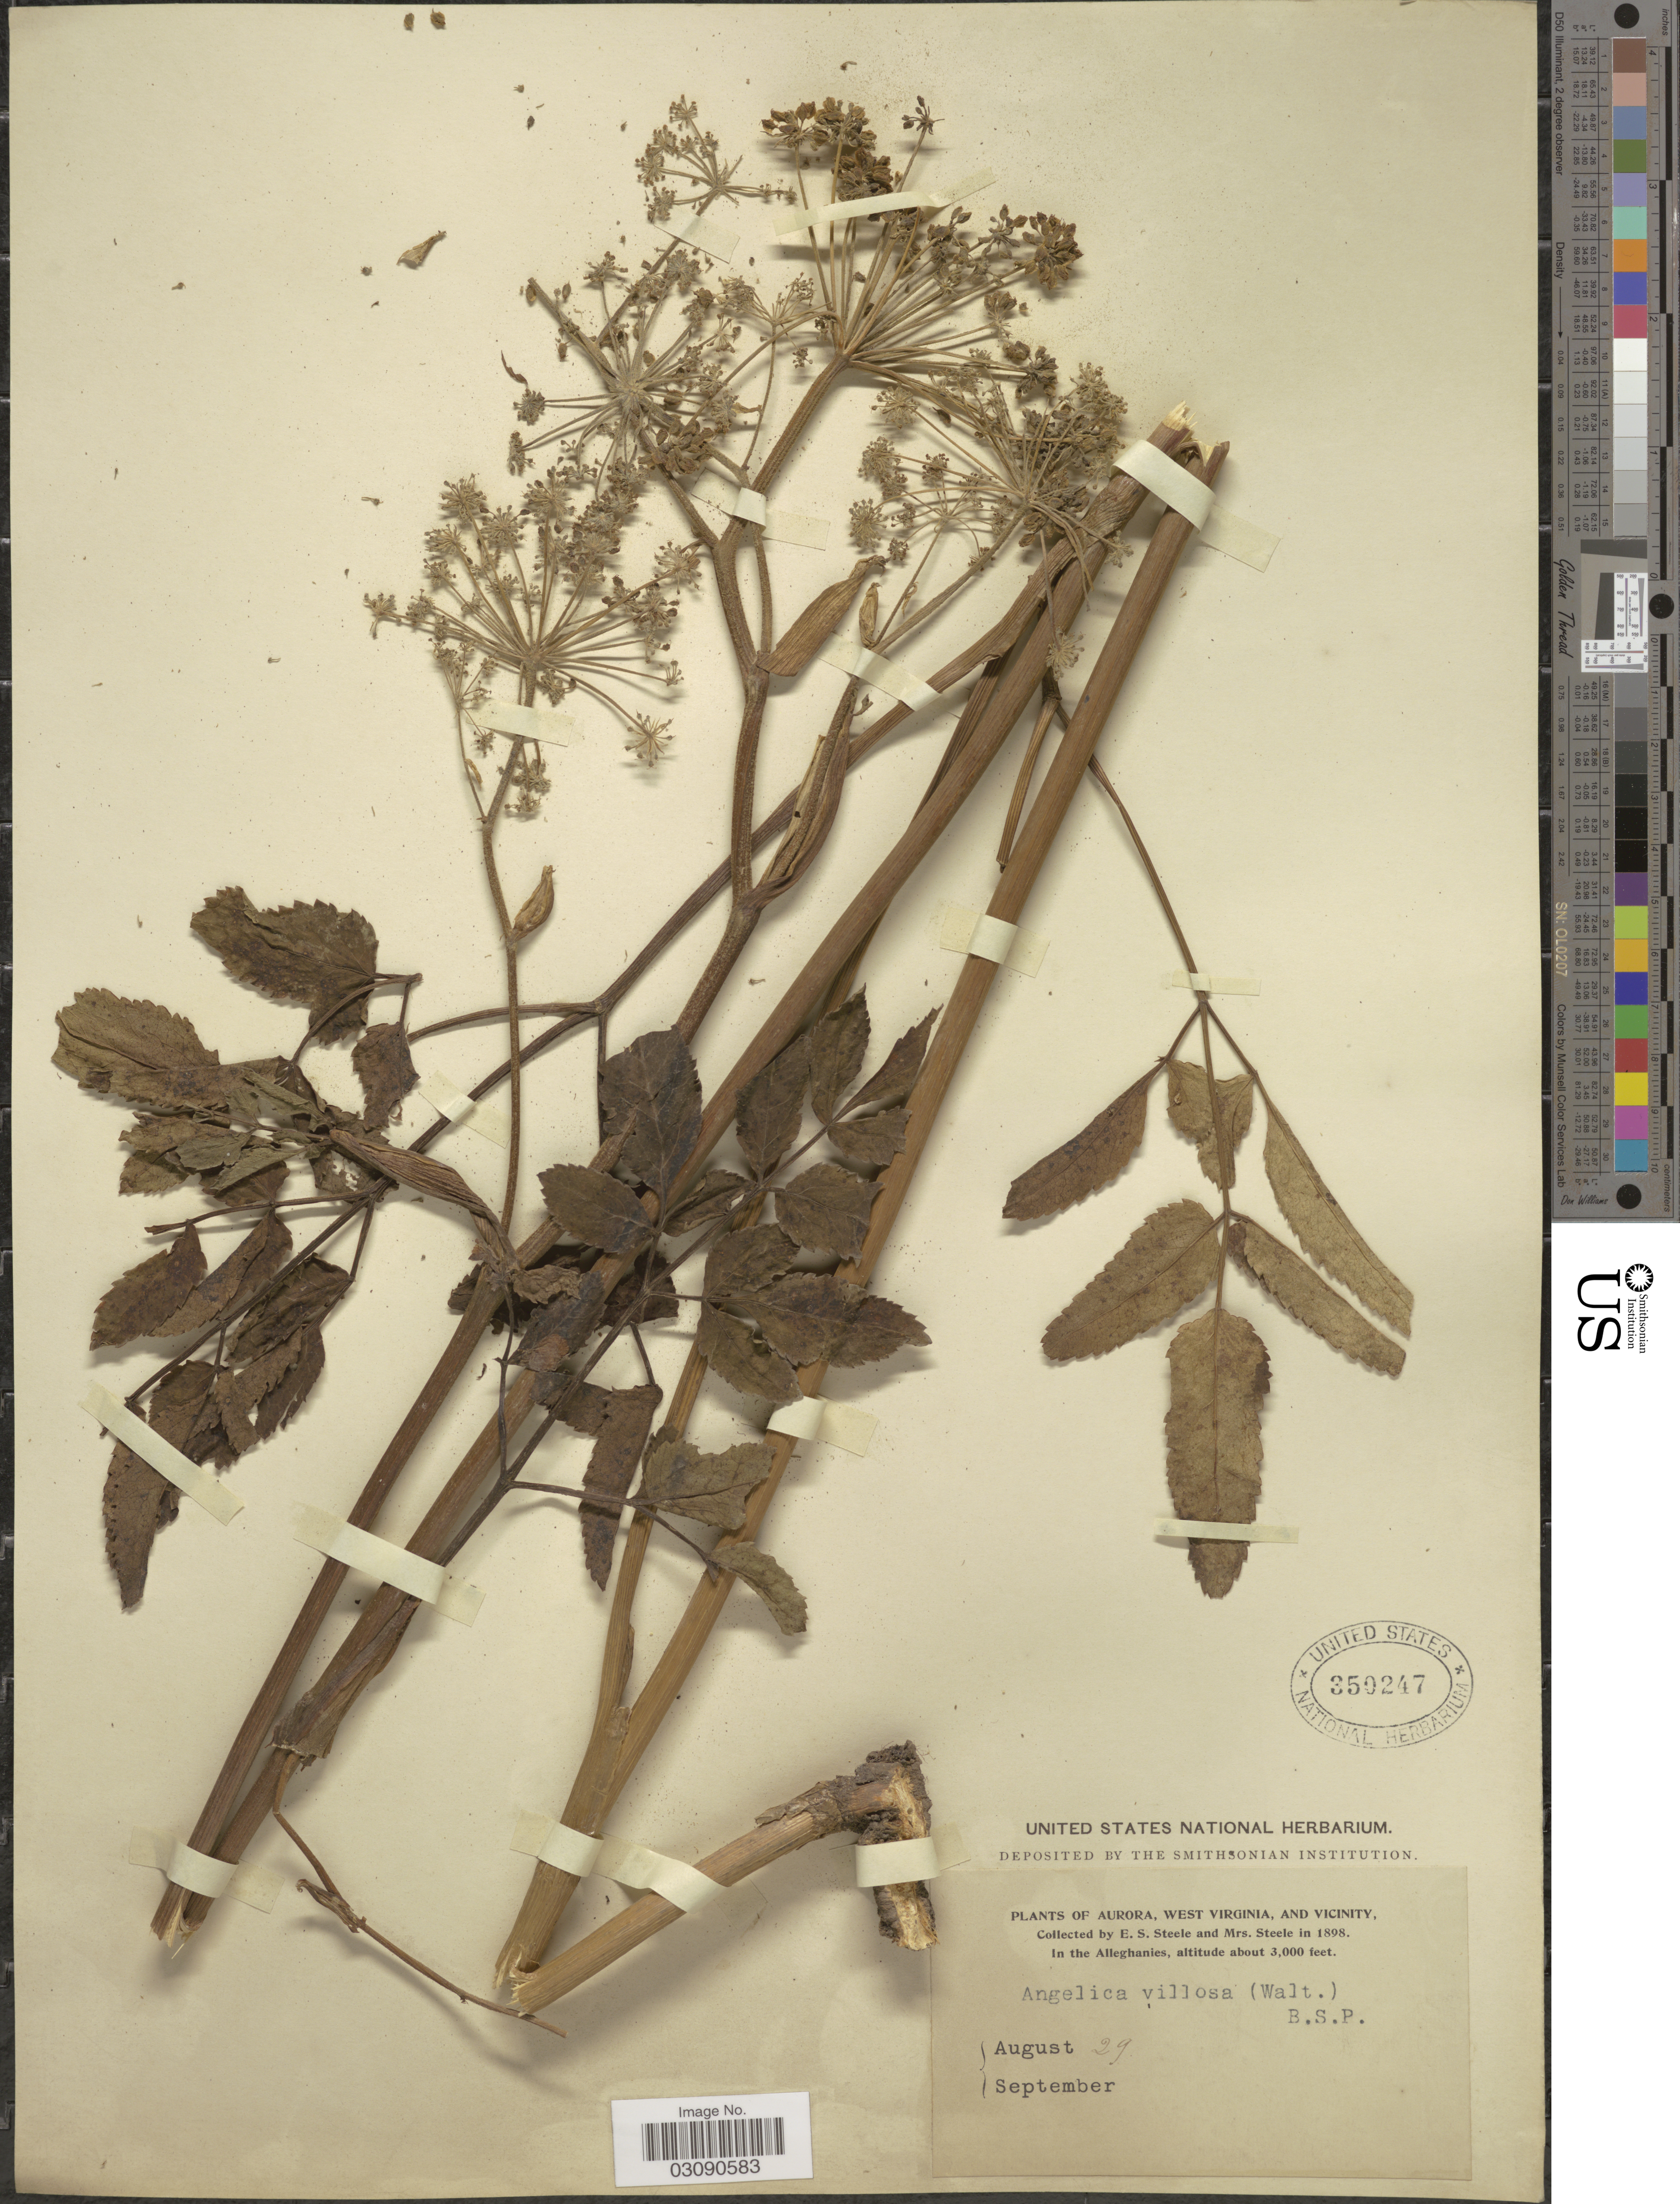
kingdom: Plantae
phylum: Tracheophyta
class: Magnoliopsida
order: Apiales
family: Apiaceae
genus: Angelica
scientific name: Angelica venenosa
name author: (Greenway) Fernald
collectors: E. Steele & Mrs. E. S. Steele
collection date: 1898-08-29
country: United States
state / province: West Virginia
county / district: Preston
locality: Aurora, and Vicinity. In the Alleghanies.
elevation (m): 914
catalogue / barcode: US 350247